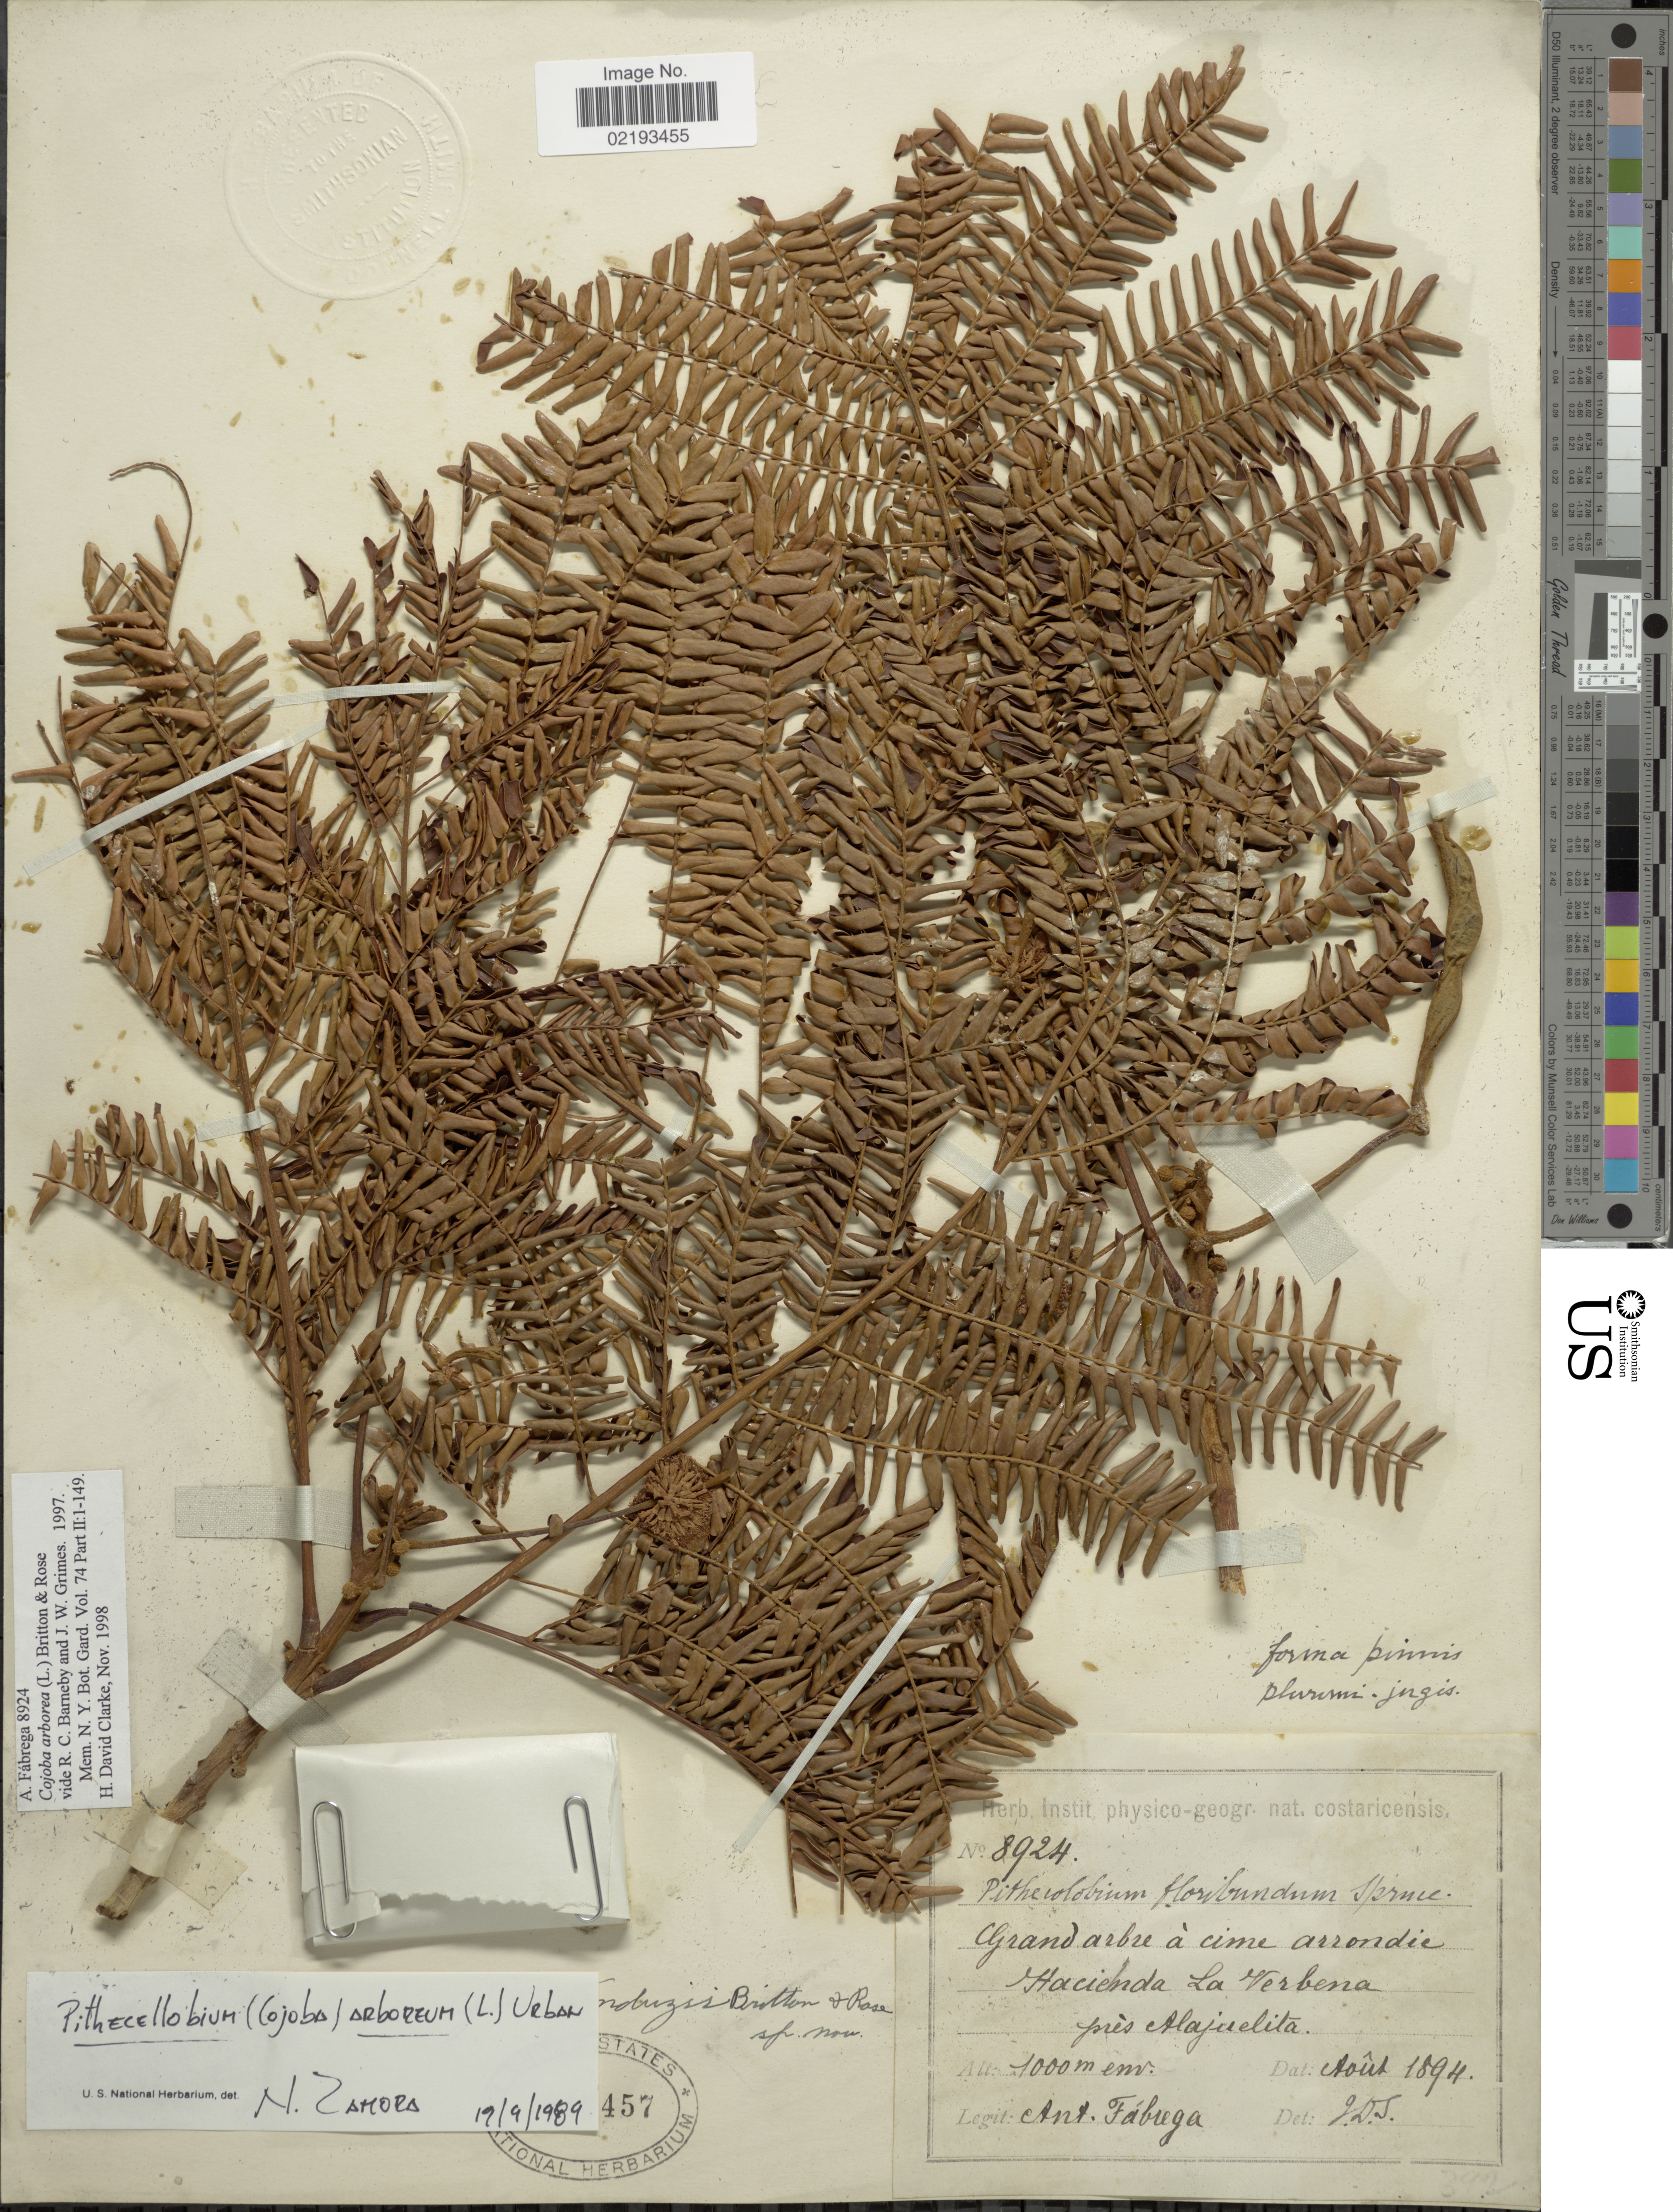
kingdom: Plantae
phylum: Tracheophyta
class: Magnoliopsida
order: Fabales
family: Fabaceae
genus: Cojoba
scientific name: Cojoba arborea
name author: (L.) Britton & Rose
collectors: A. Fabrega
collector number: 8924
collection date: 1894-08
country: Costa Rica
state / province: San José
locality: Grand arbe acime arrondie, Hacienda La Verbena prés Aajuelita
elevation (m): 1000